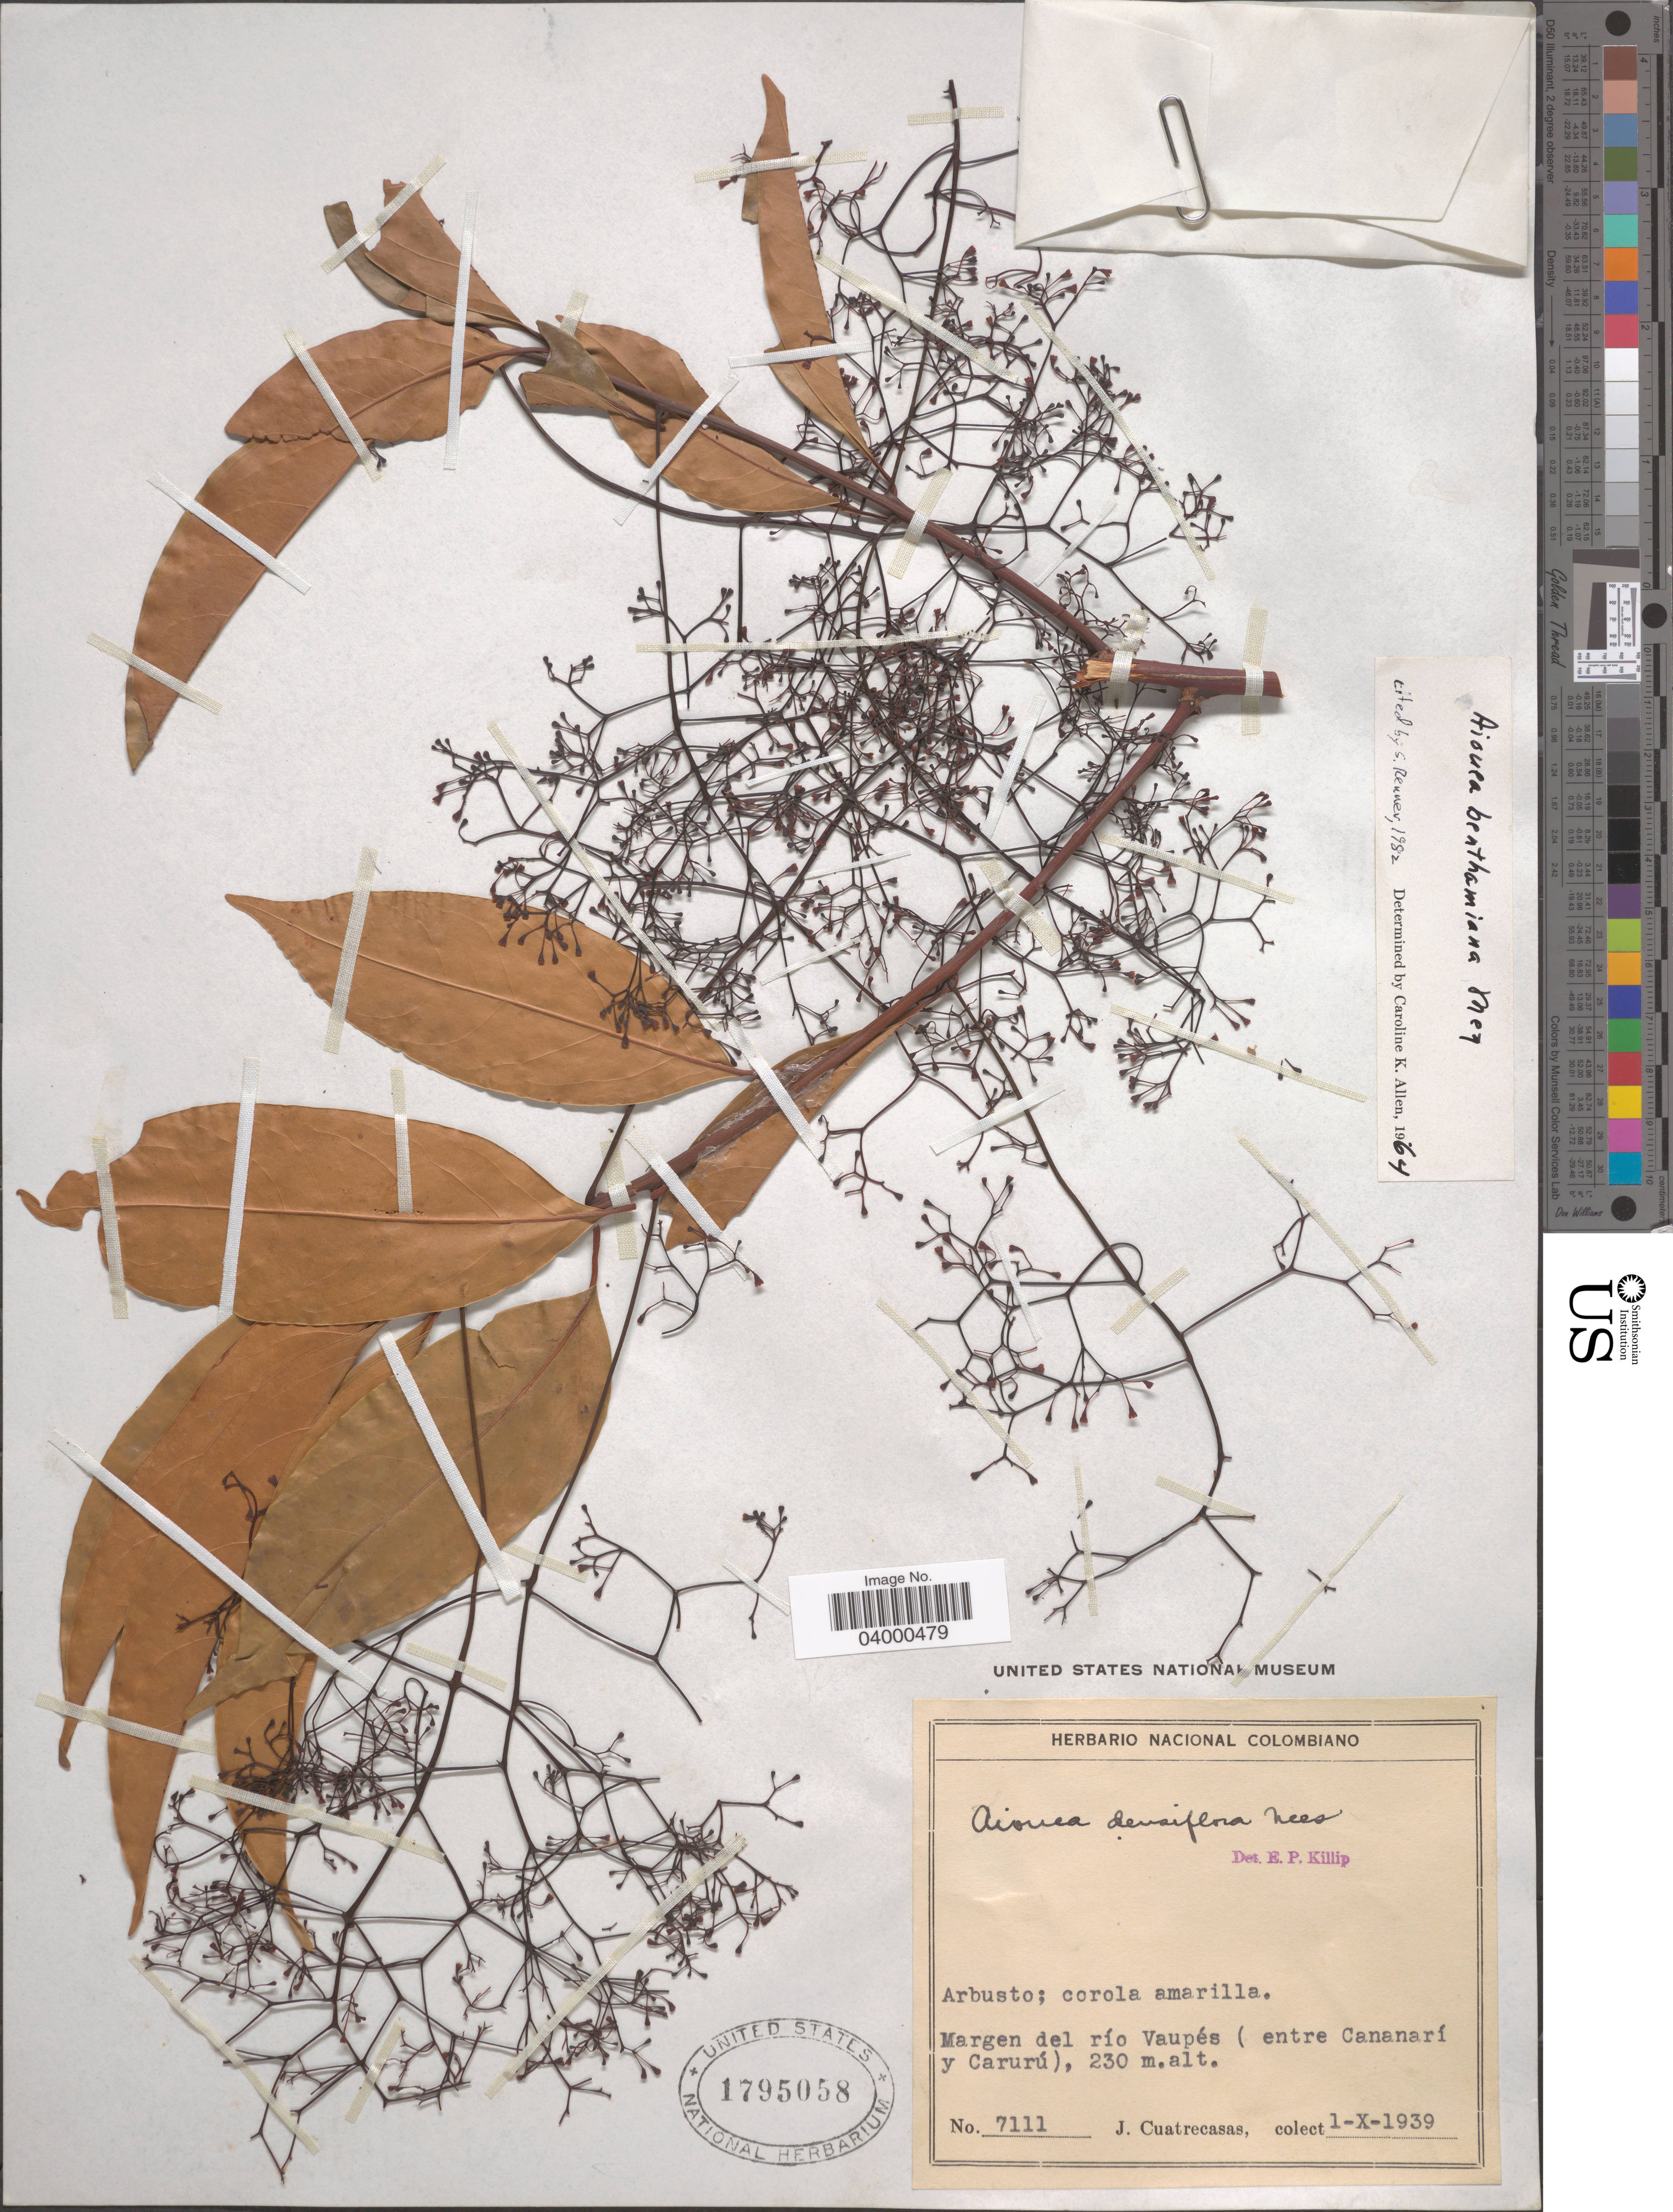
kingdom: Plantae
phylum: Tracheophyta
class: Magnoliopsida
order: Laurales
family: Lauraceae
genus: Aiouea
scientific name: Aiouea benthamiana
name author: Mez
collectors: J. Cuatrecasas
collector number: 7111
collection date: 1939-10-01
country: Colombia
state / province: Vaupés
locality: Margen del río Vaupés (entre Cananarí y Carurú).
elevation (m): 230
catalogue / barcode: US 1795058